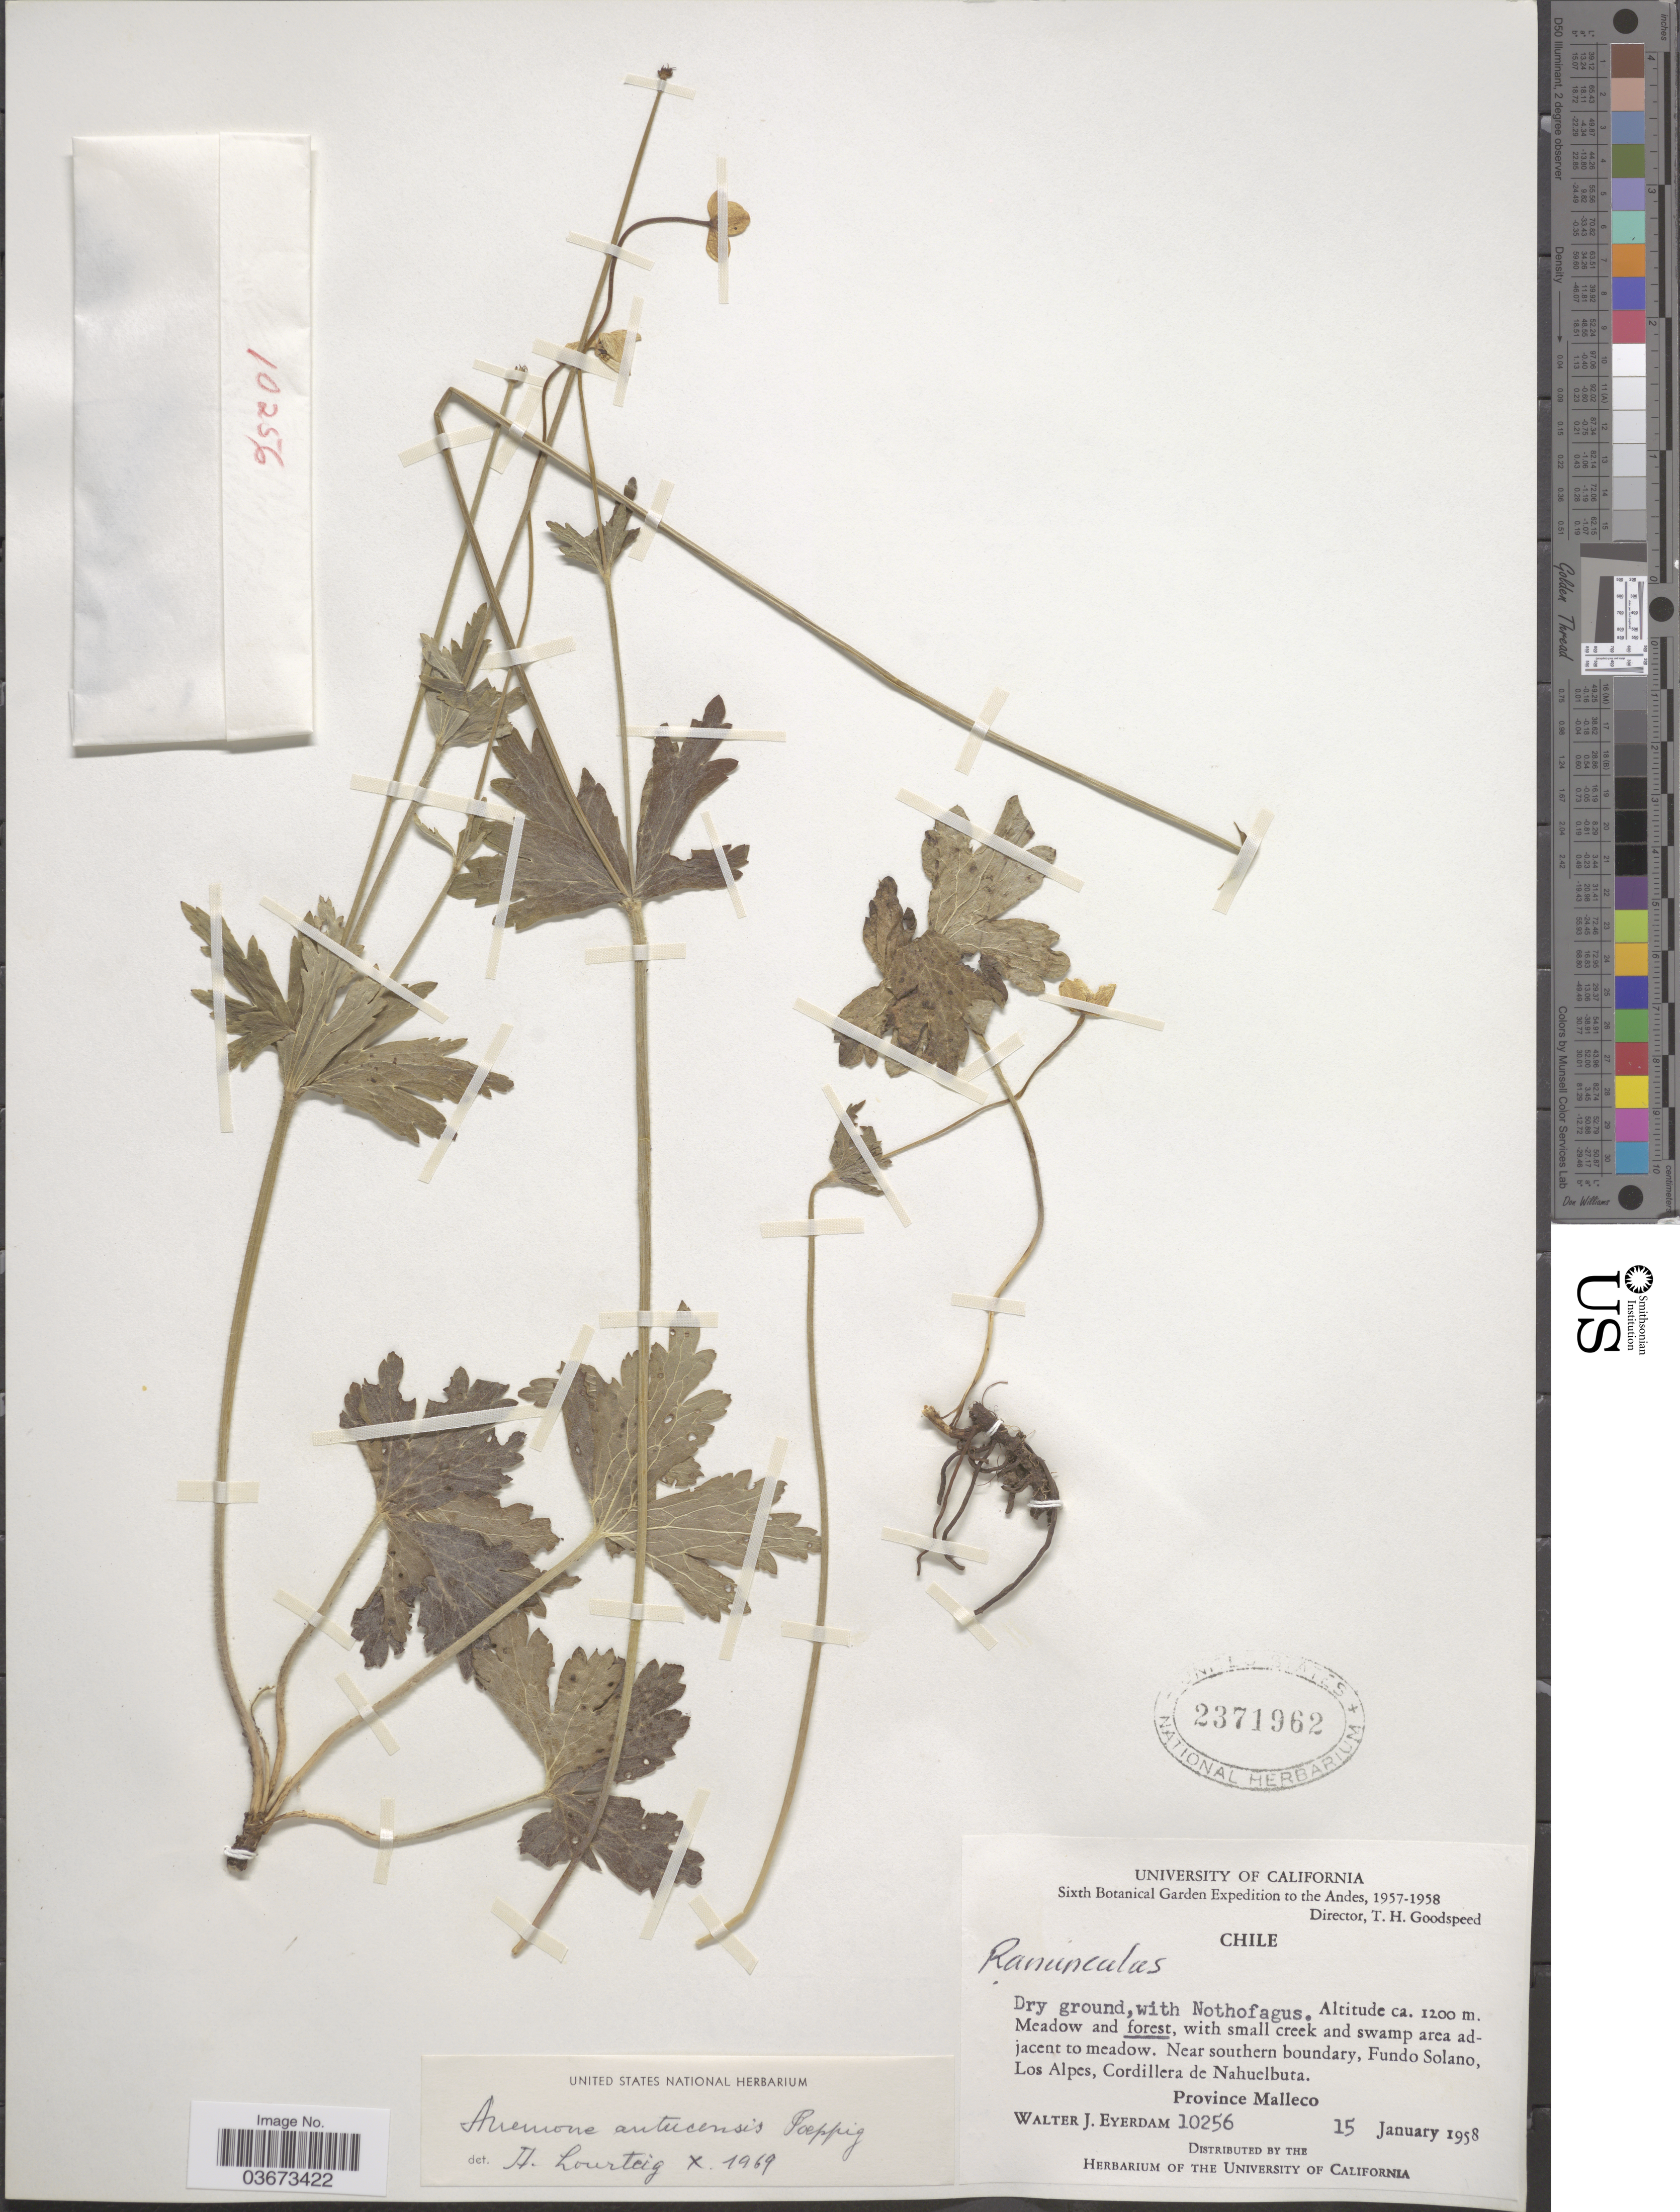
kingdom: Plantae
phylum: Tracheophyta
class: Magnoliopsida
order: Ranunculales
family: Ranunculaceae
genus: Anemone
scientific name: Anemone antucensis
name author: Poepp.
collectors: W. J. Eyerdam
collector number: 10256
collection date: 1958-01-15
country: Chile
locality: The Andes. Near southern boundary, Fundo Solano, Los Alpes, Cordillera de Nahuelbuta. Province Malleco.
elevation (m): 1200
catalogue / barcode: US 2371962